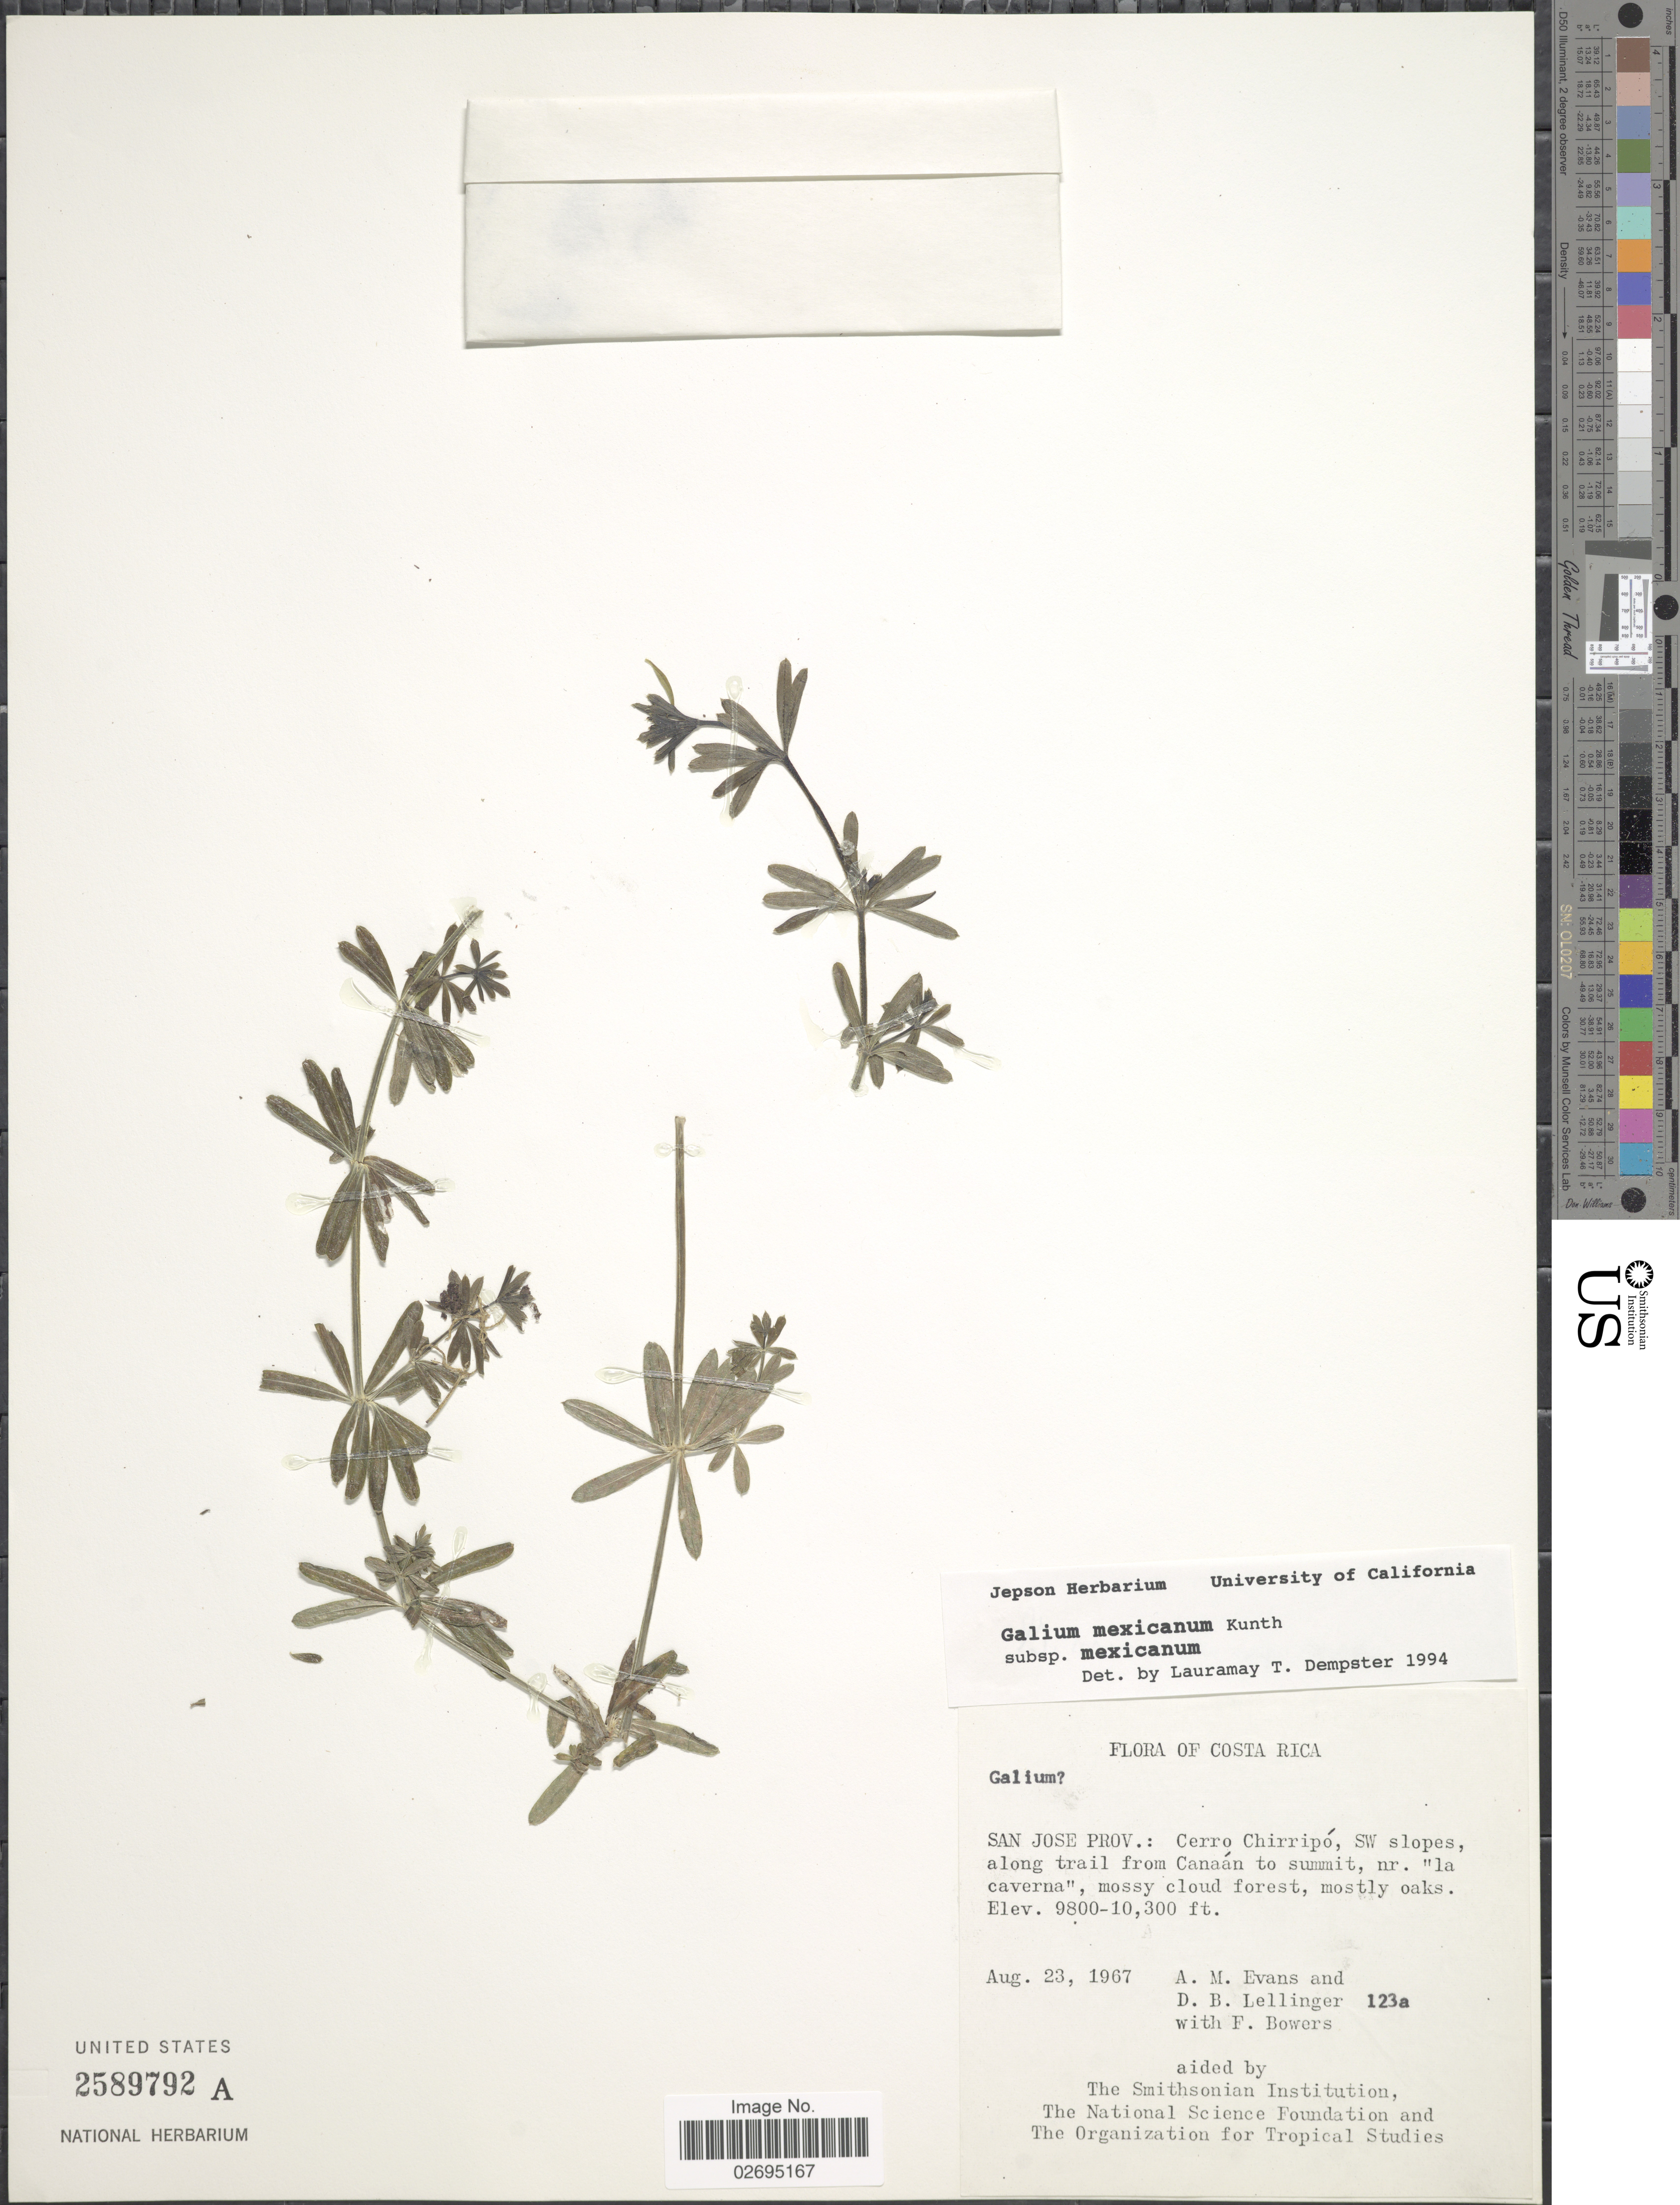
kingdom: Plantae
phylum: Tracheophyta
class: Magnoliopsida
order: Gentianales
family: Rubiaceae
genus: Galium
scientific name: Galium mexicanum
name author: Kunth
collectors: A. M. Evans, D. B. Lellinger & F. Bowers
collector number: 123a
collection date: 1967-08-23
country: Costa Rica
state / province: San José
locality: Cerro Chirripó, SW slopes, along trail from Canaán to summit, nr. "la caverna"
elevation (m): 2987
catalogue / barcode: US 2589792A